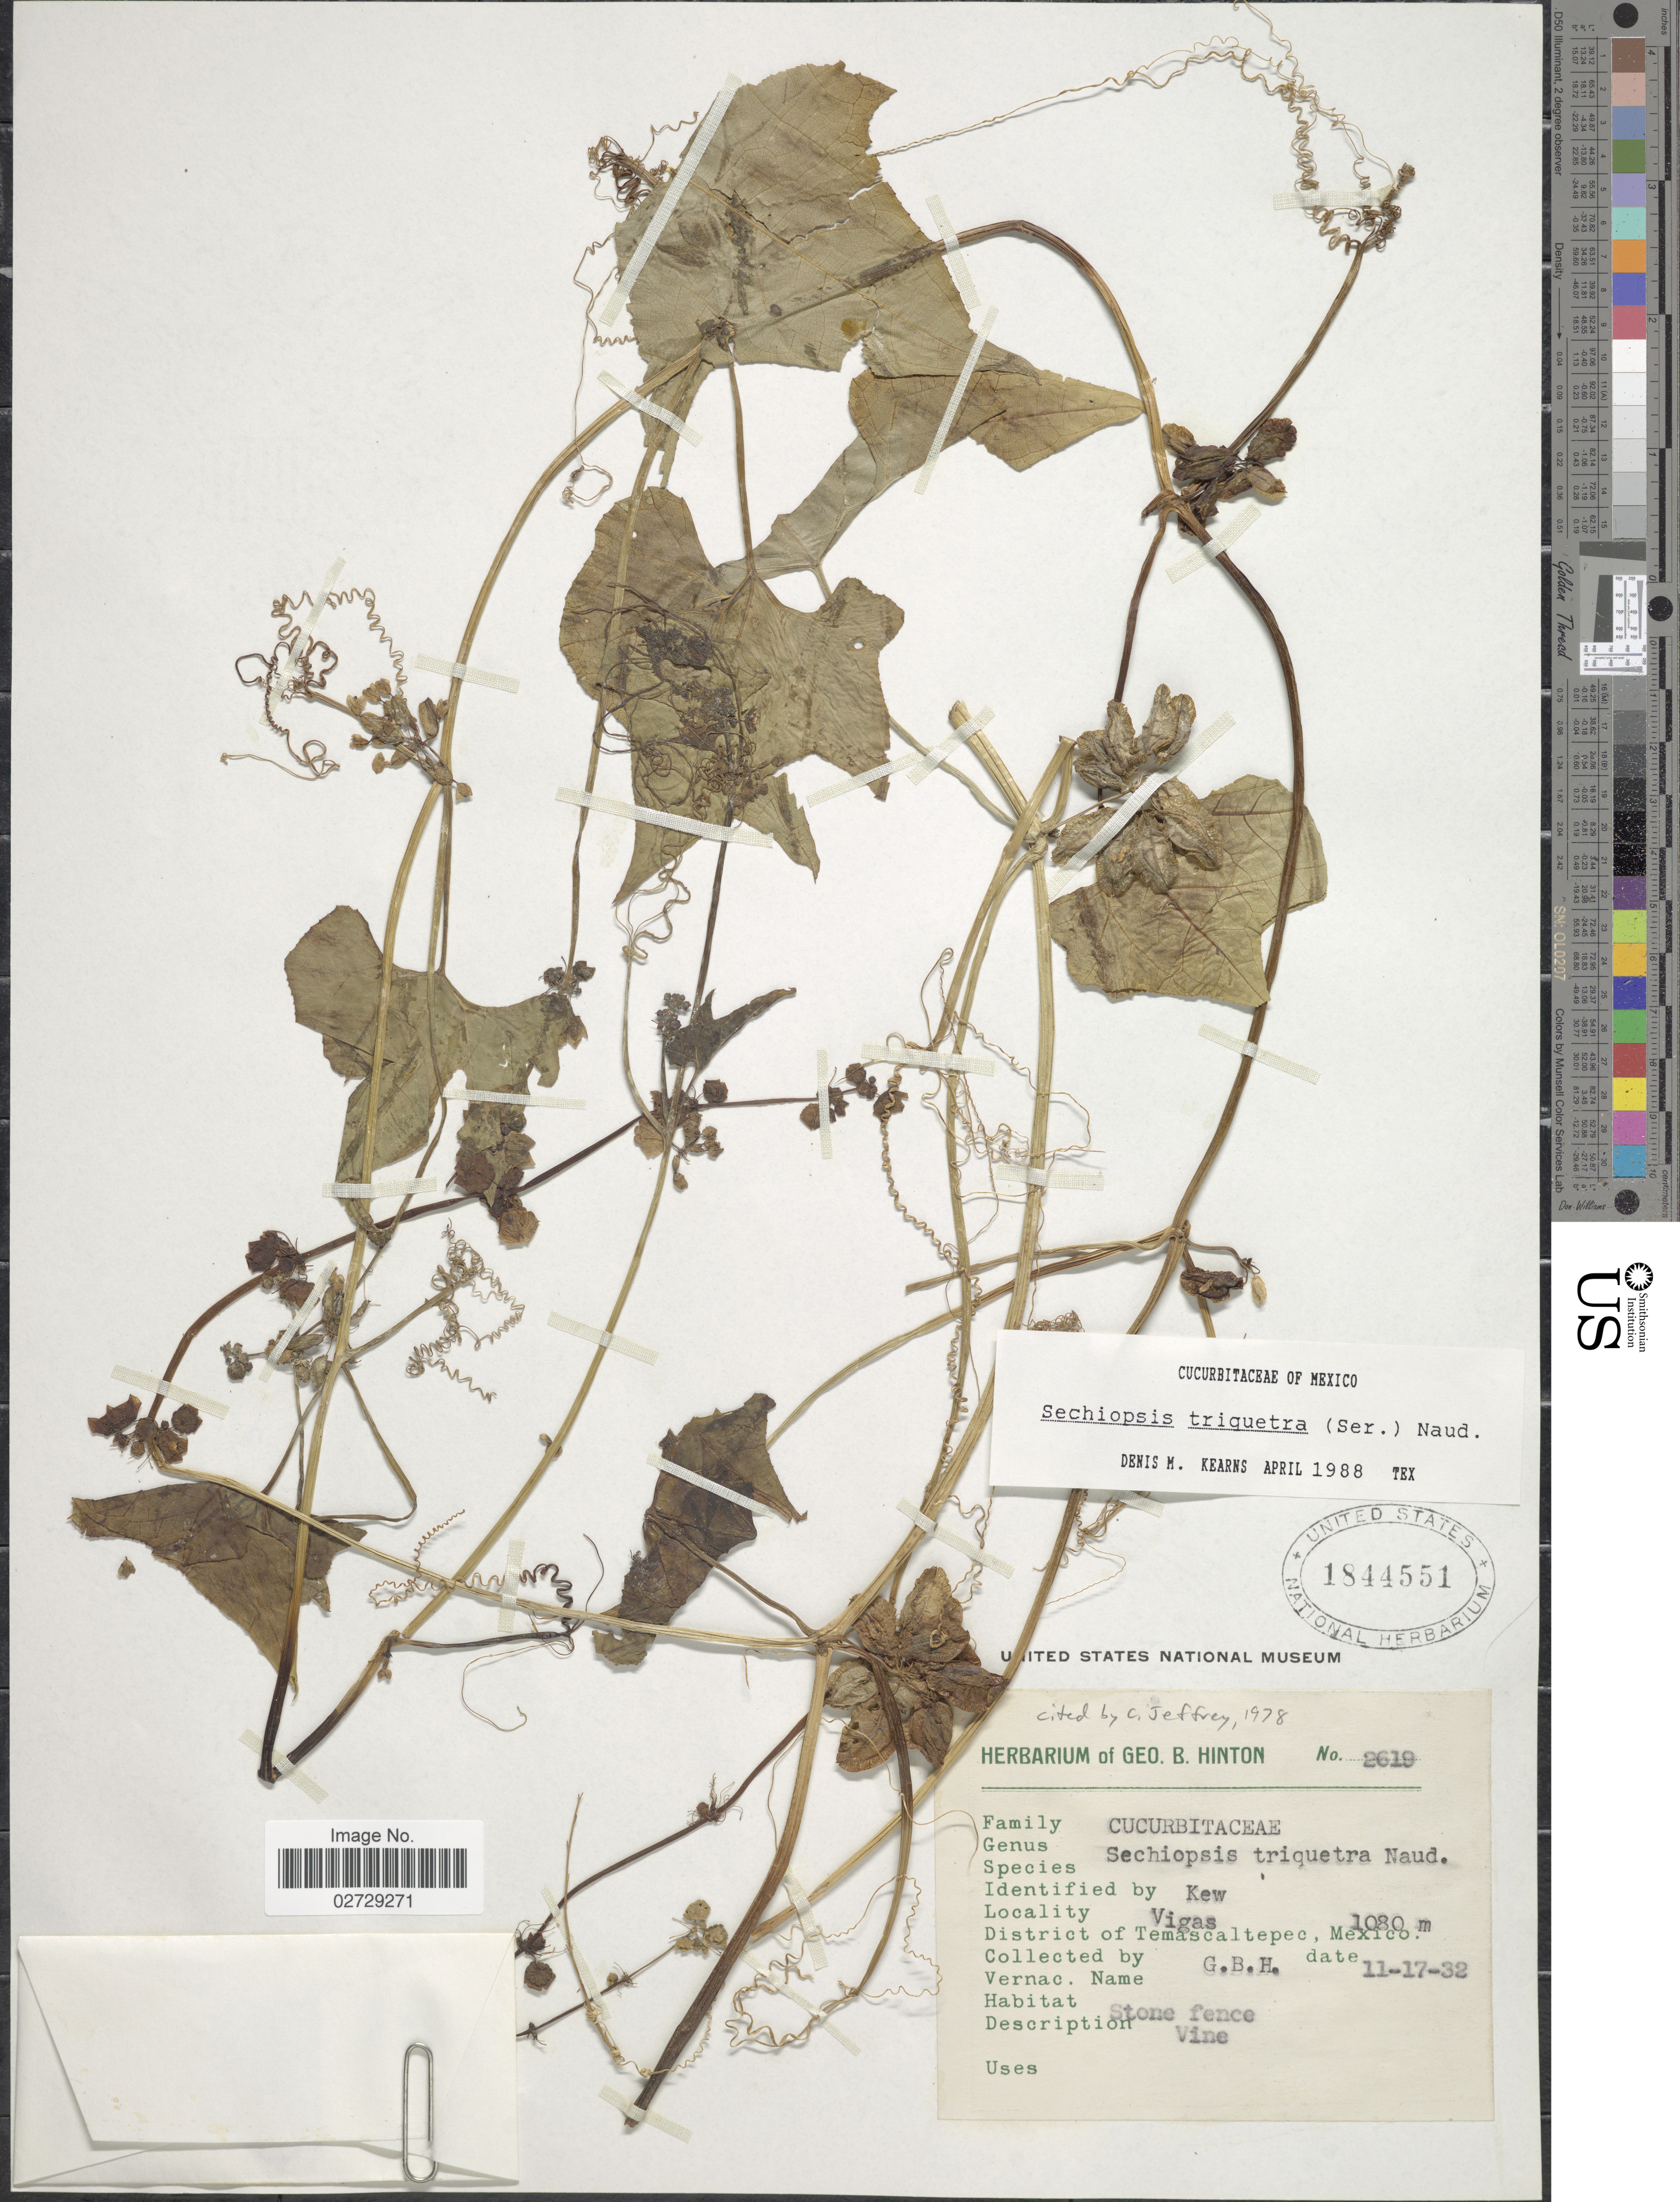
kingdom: Plantae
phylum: Tracheophyta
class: Magnoliopsida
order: Cucurbitales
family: Cucurbitaceae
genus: Sechiopsis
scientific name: Sechiopsis triquetra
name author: (Moc. & Sessé ex Ser.) Naudin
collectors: G. B. Hinton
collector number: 2619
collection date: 1932-11-17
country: Mexico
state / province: México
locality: Vigas, District of Temascaltepec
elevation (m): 1080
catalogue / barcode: US 1844551